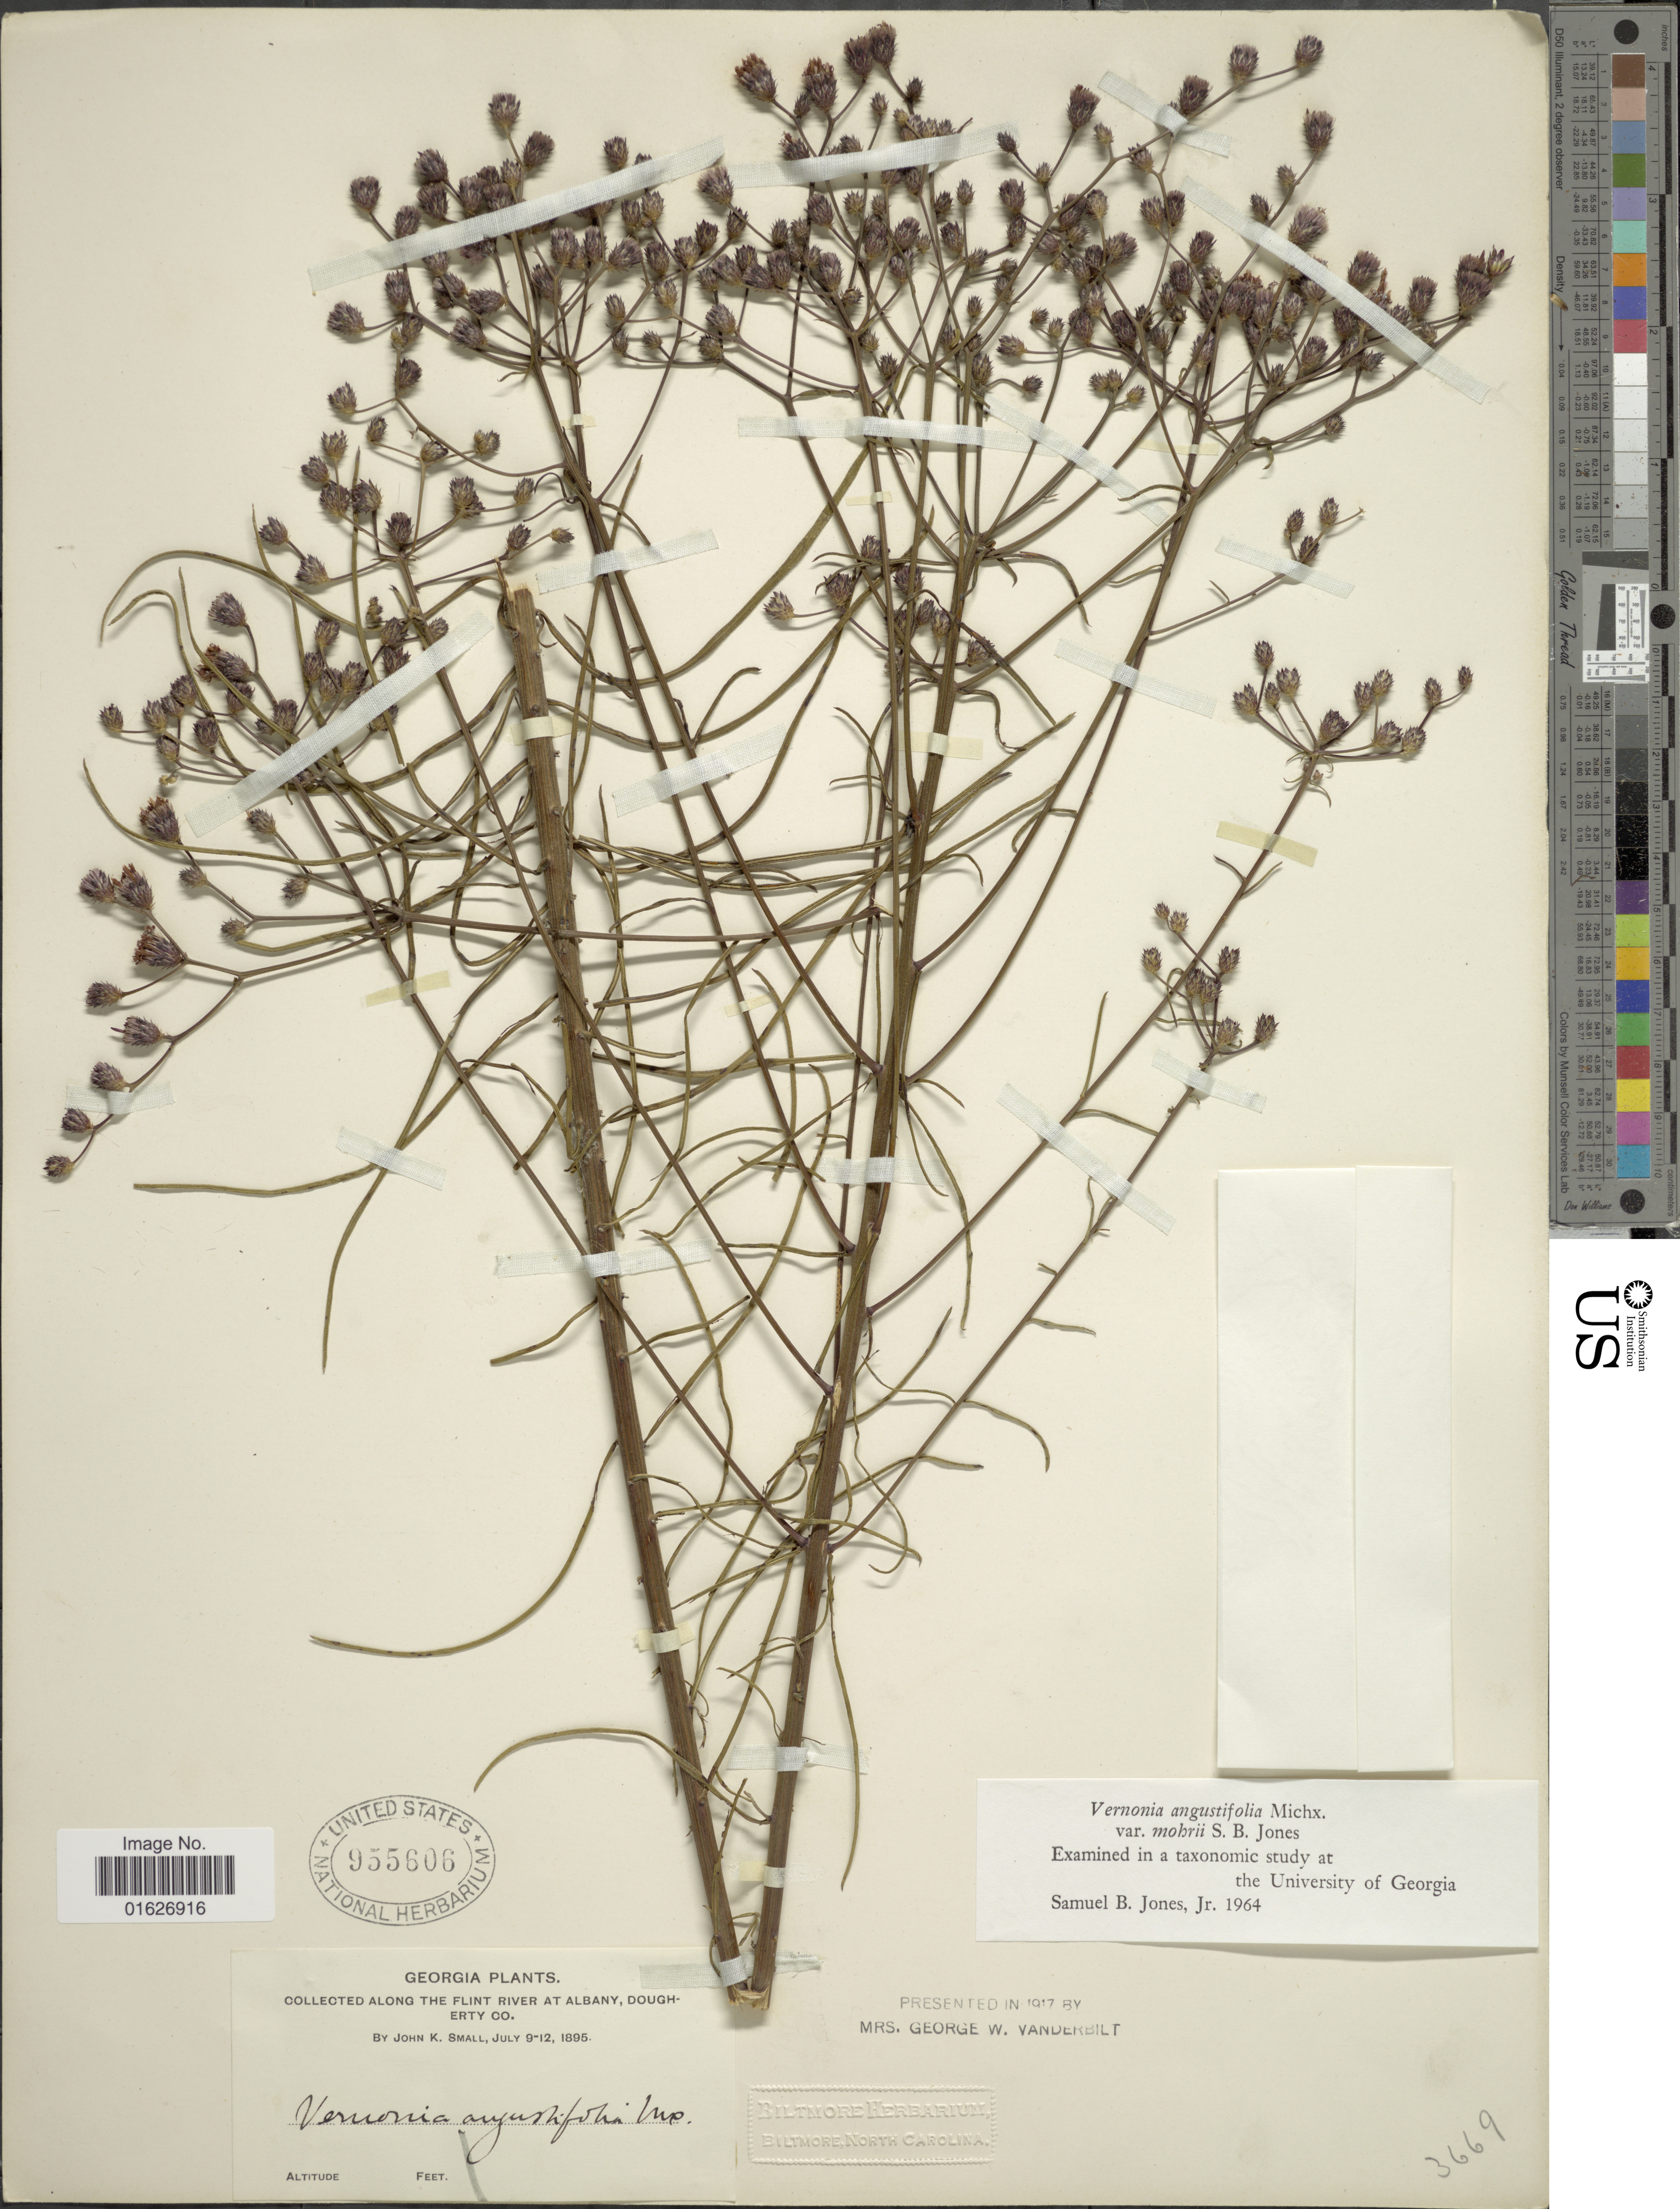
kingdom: Plantae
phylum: Tracheophyta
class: Magnoliopsida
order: Asterales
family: Asteraceae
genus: Vernonia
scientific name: Vernonia angustifolia var. mohrii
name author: S.B. Jones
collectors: J. K. Small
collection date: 1895-07-09/1895-07-12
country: United States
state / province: Georgia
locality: Along the Flint River at Albany, Dougherty Co.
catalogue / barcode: US 955606